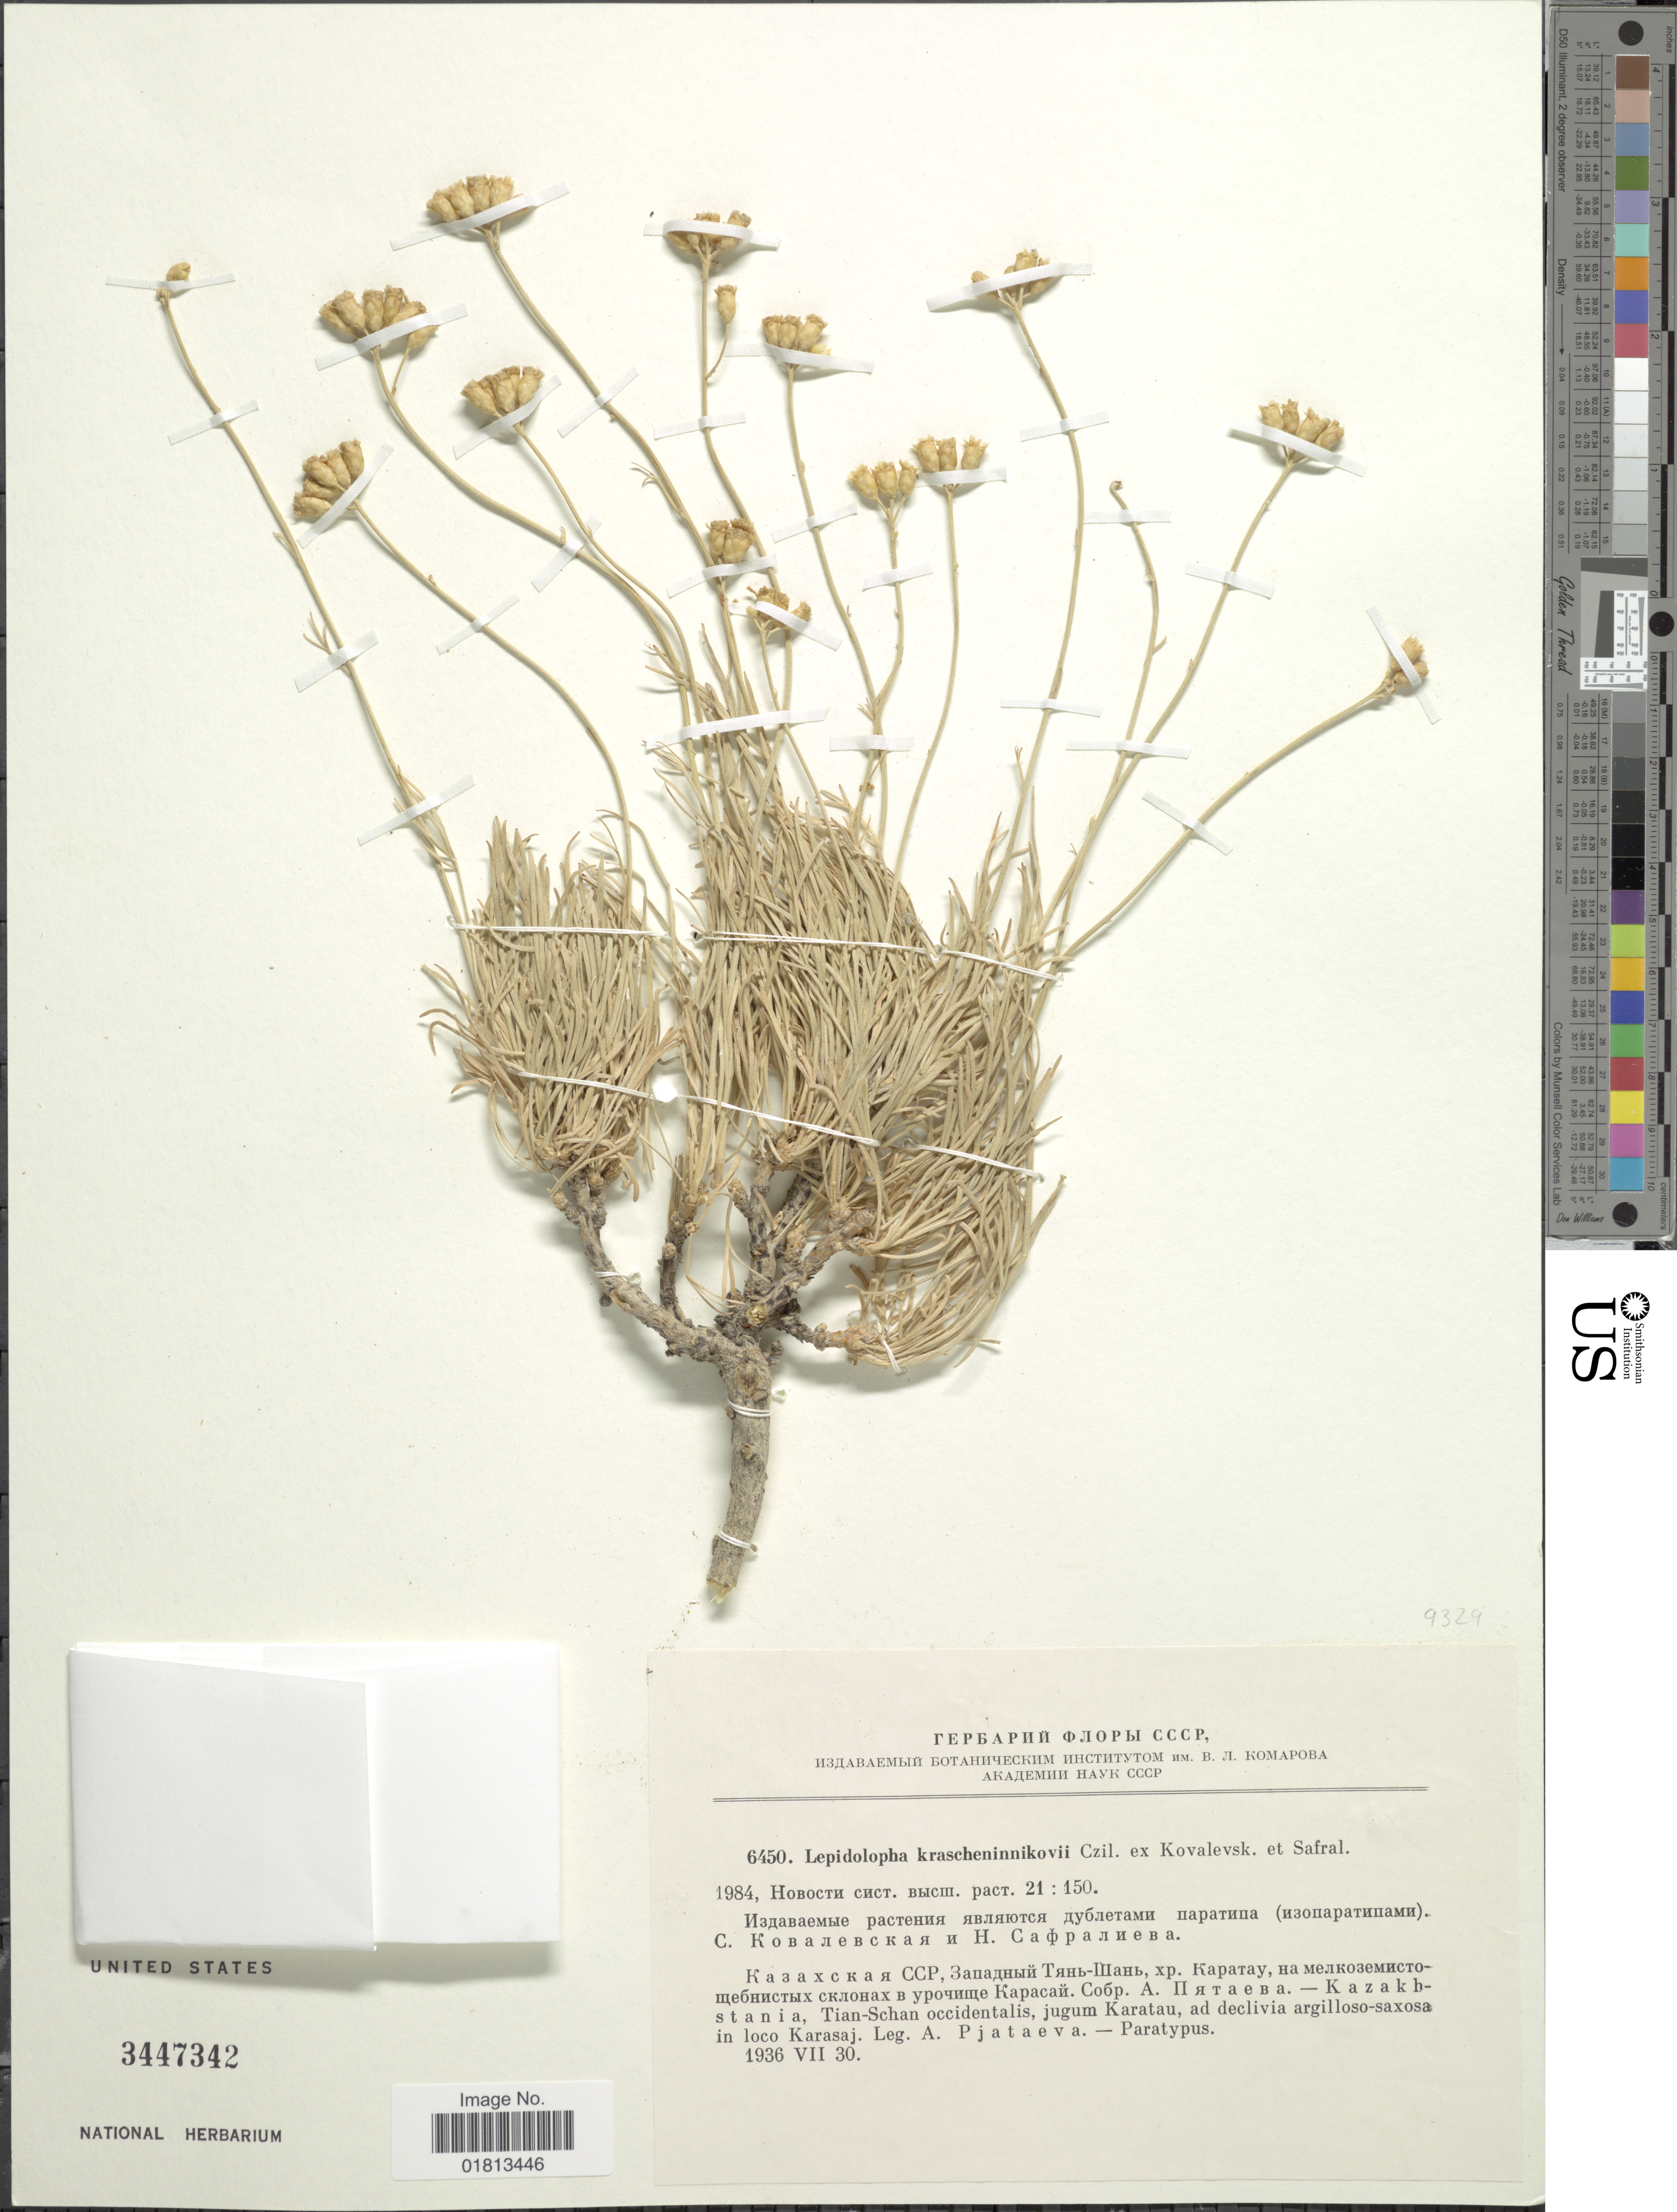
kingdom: Plantae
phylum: Tracheophyta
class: Magnoliopsida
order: Asterales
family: Asteraceae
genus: Lepidolopha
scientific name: Lepidolopha krascheninnikovii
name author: Czil. ex Kovalevsk. & Safral.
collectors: A. Pjataeva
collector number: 6450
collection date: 1936-07-30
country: Kazakhstan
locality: Kazakhstania, Tian-Schan, jugum Karatau, ad declivia argilloso-saxosa in loco Karasaj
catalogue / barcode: US 3447342